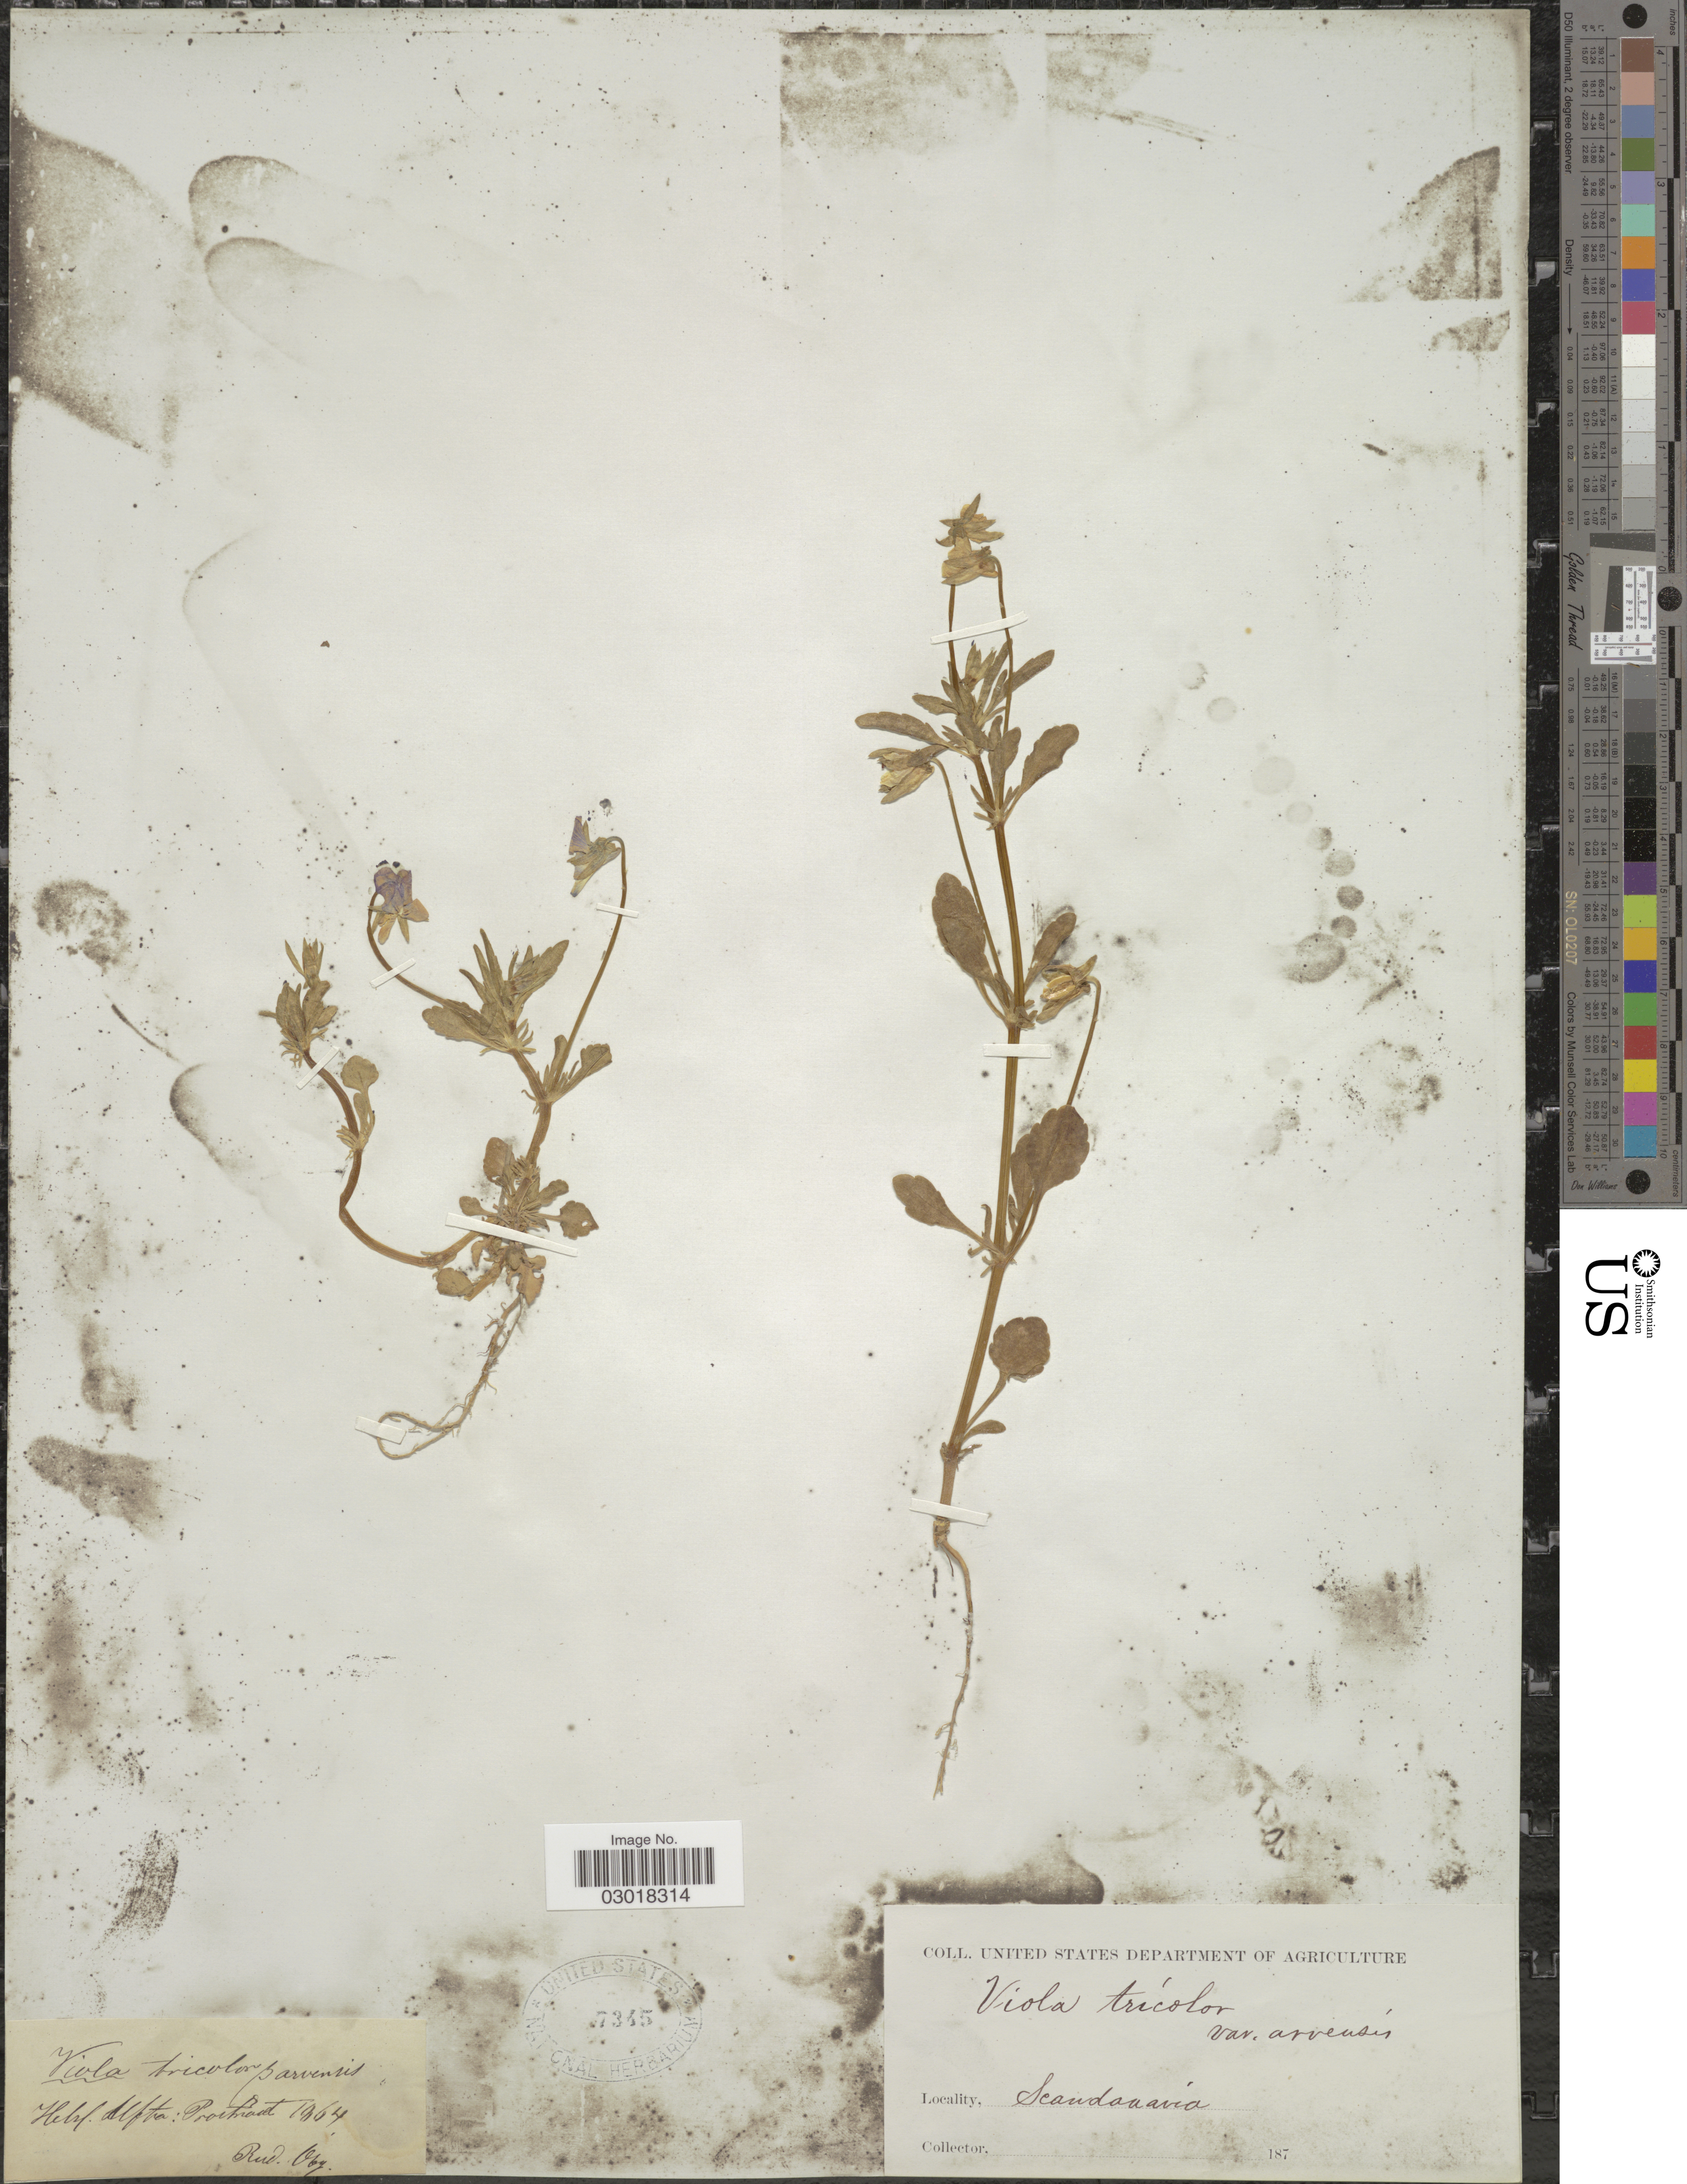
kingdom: Plantae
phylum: Tracheophyta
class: Magnoliopsida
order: Malpighiales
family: Violaceae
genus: Viola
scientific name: Viola arvensis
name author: Murray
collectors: R. Oby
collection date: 1864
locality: Scandanavia. Alptha Prochnad. [interpreted]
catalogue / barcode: US 7345